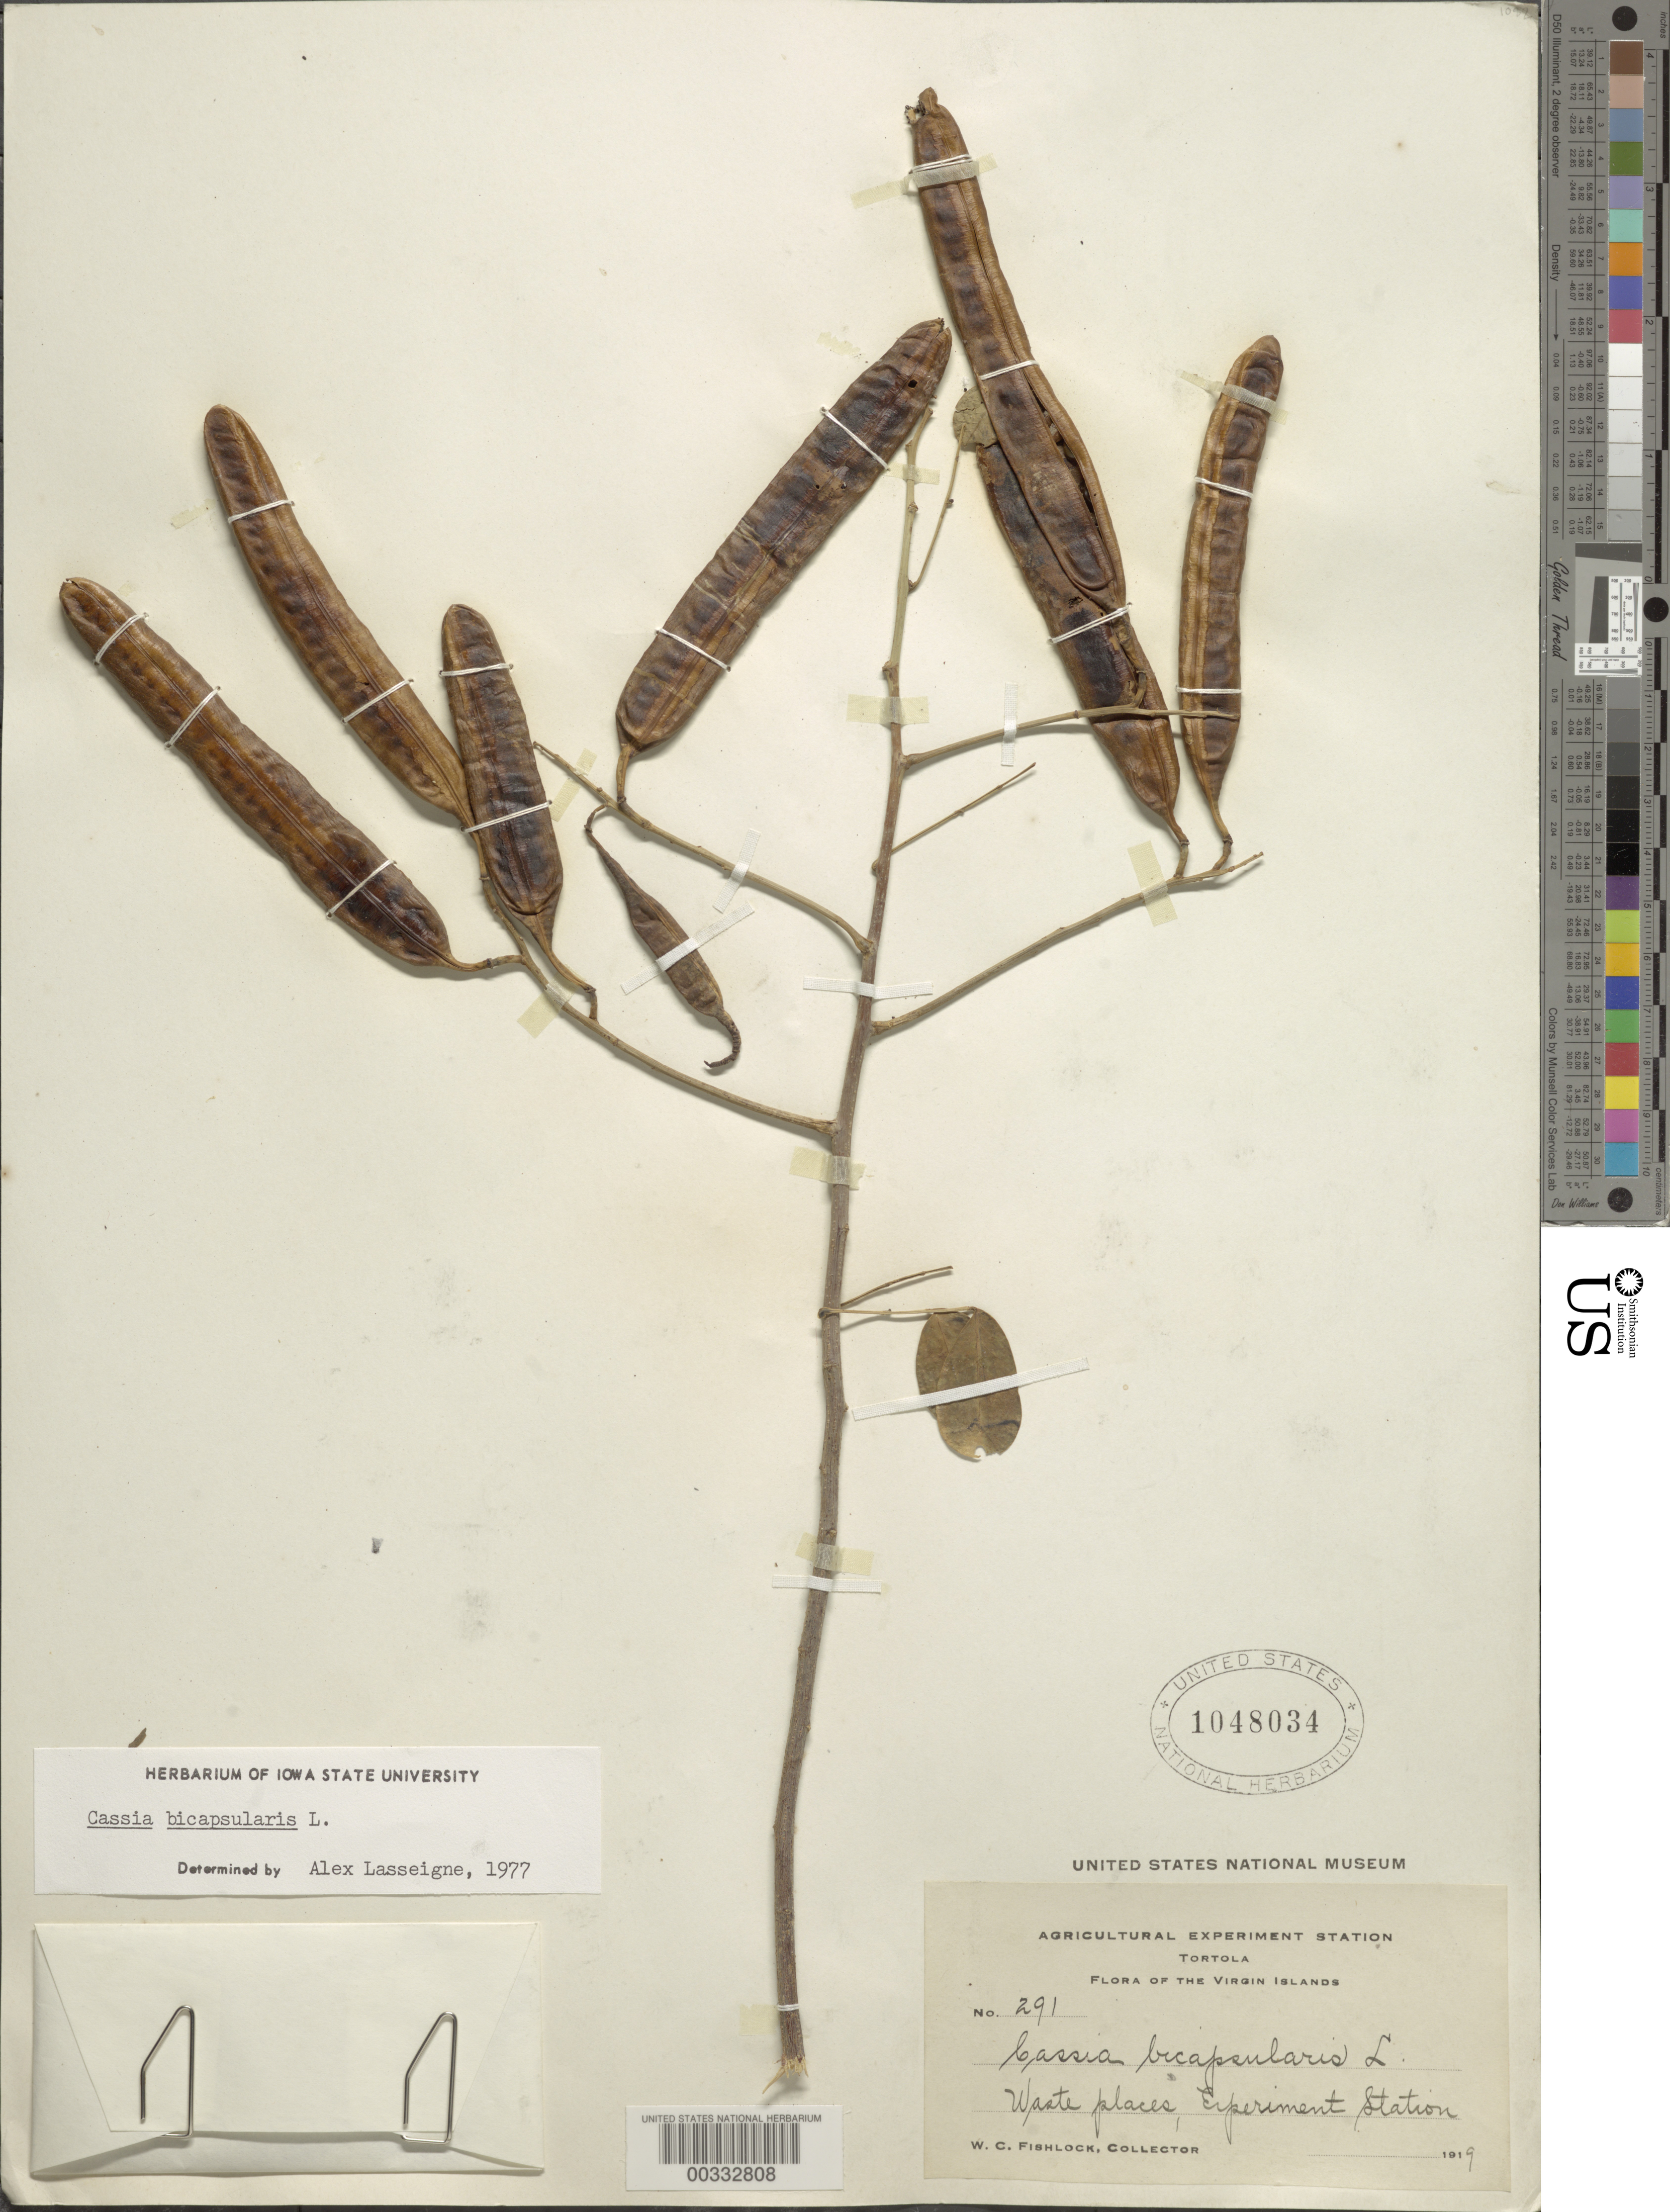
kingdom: Plantae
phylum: Tracheophyta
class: Magnoliopsida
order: Fabales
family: Fabaceae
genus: Senna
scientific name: Senna bicapsularis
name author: (L.) Roxb.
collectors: W. Fishlock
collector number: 291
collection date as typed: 1919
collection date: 1919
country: British Virgin Islands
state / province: Tortola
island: Tortola Island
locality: Experiment station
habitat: Waste places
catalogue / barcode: US 1048034